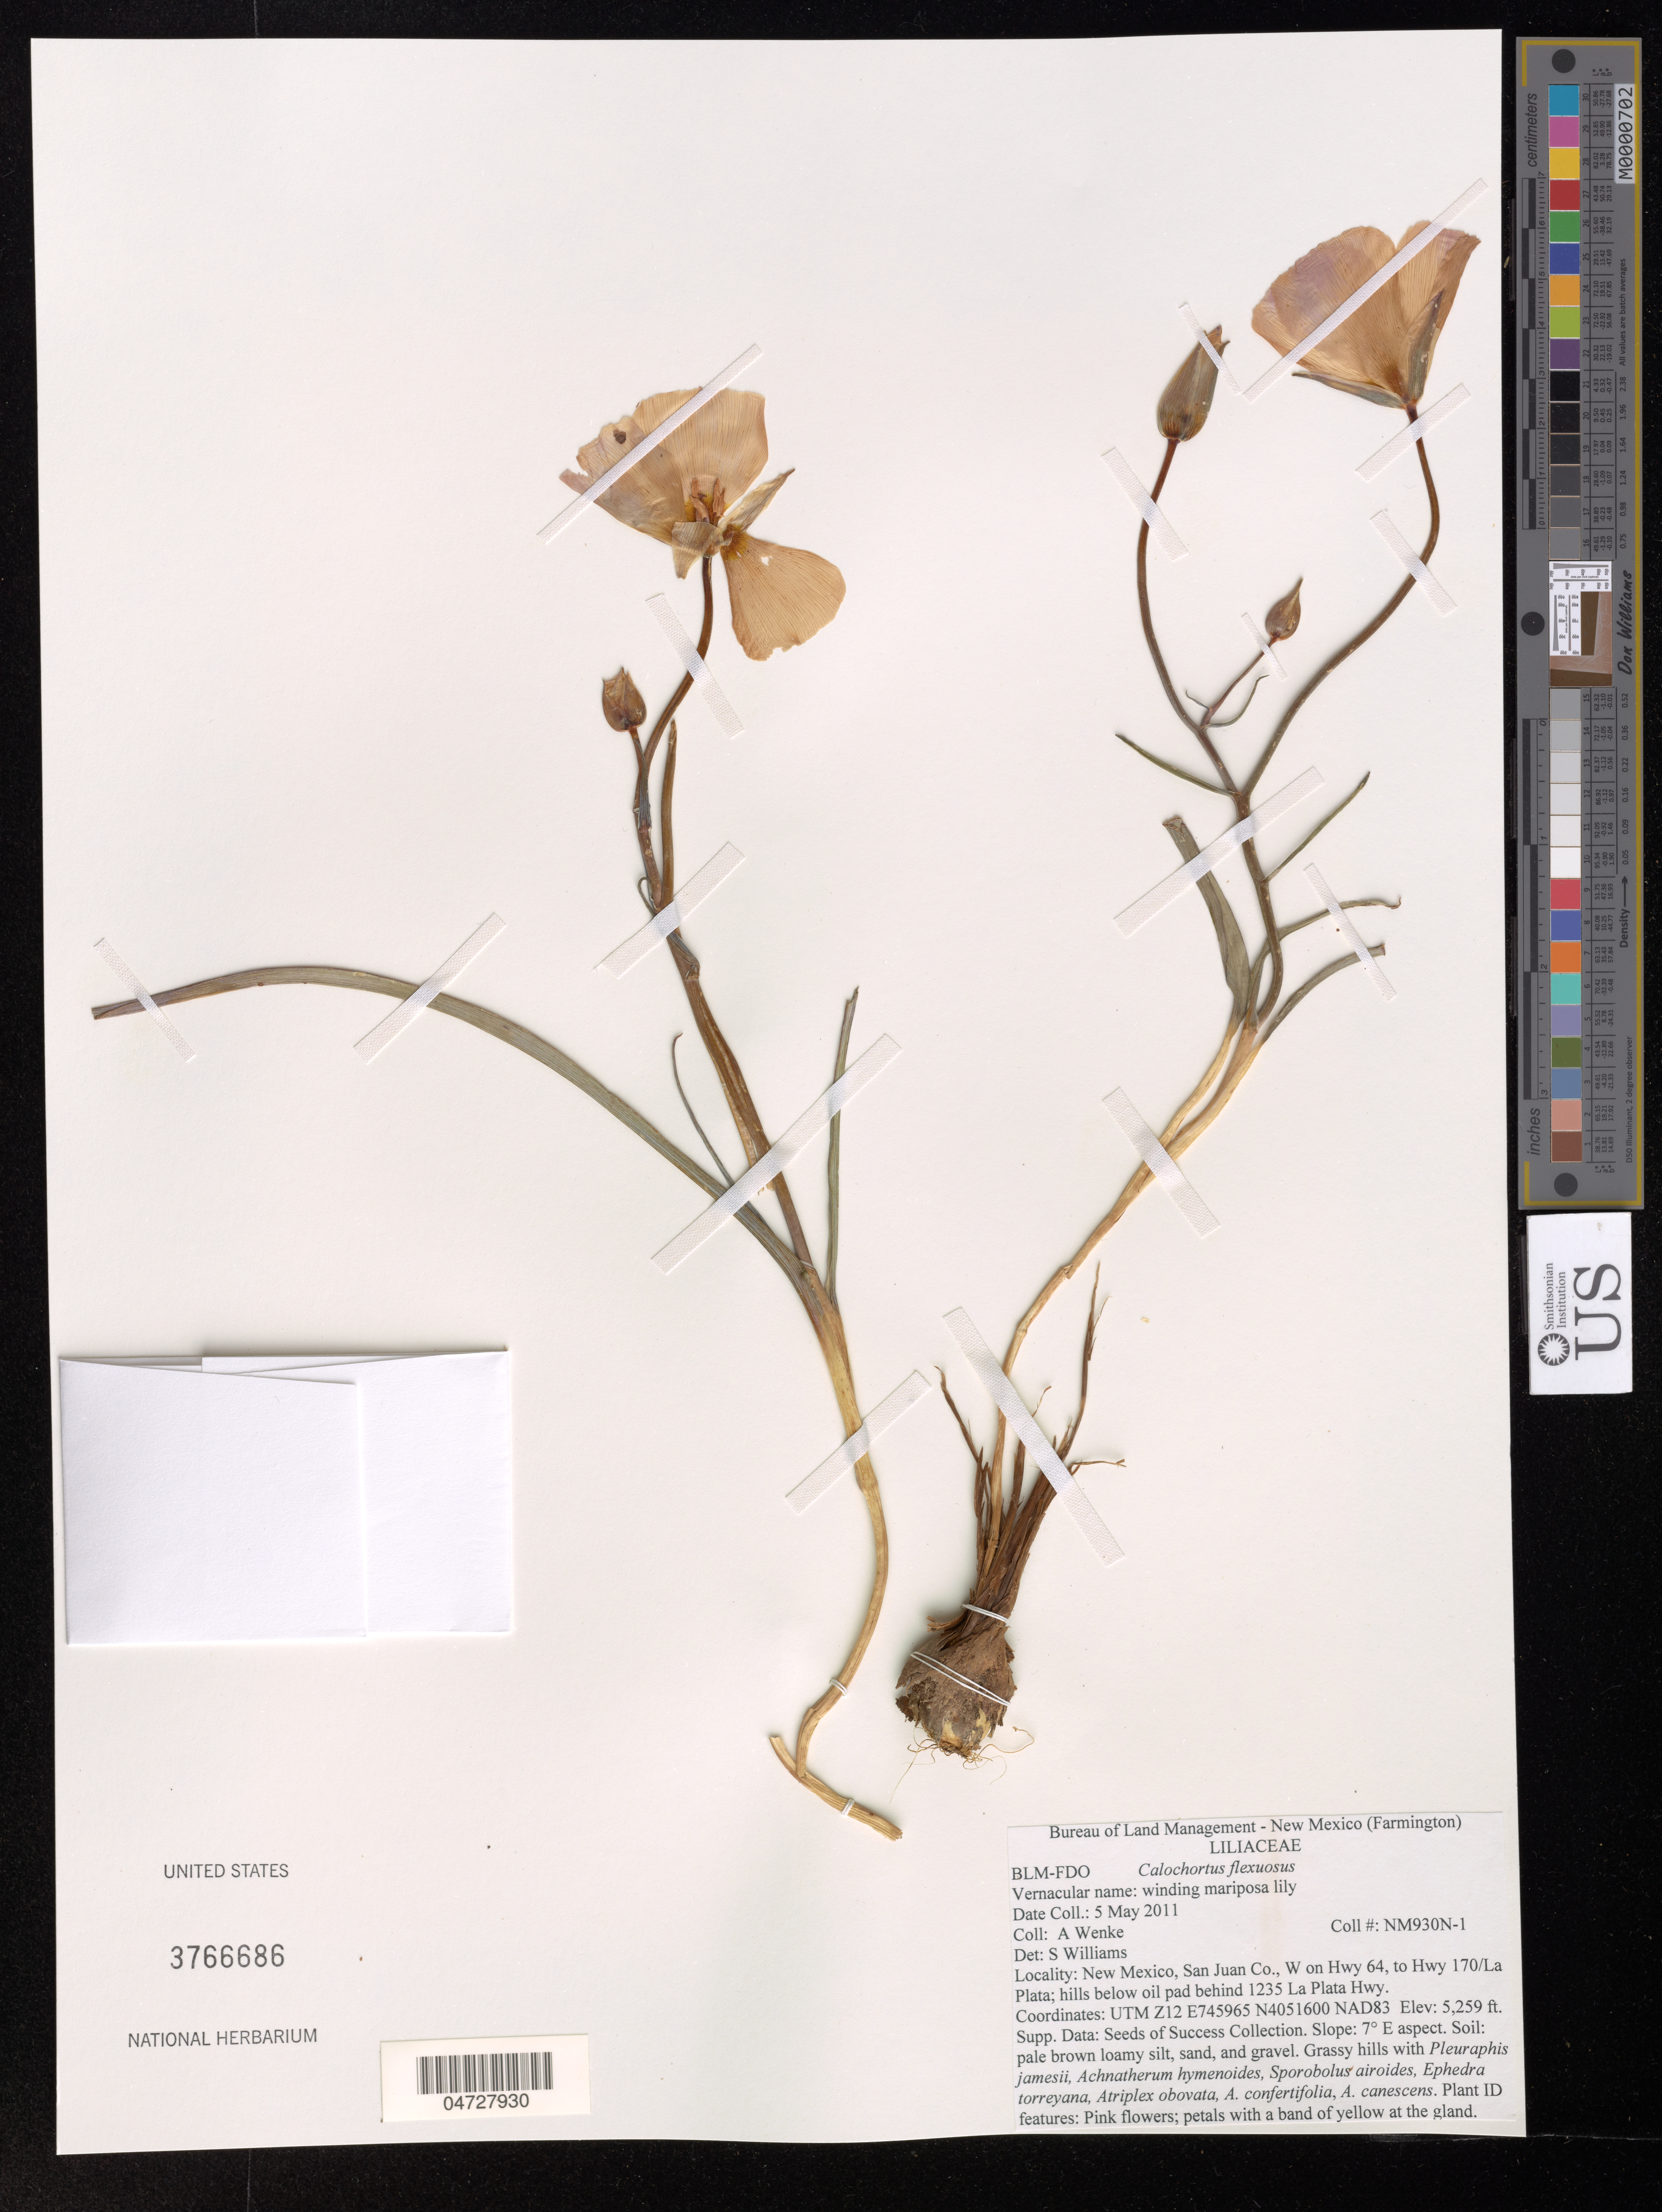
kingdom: Plantae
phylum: Tracheophyta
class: Liliopsida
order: Liliales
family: Liliaceae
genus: Calochortus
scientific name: Calochortus flexuosus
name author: S. Watson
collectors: A. Wenke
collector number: NM930N-1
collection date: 2011-05-05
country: United States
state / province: New Mexico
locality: San Juan Co., W on Hwy 64, to Hwy 170/La Plata; hills below oil pad behind 1235 La Plata Hwy.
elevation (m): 1603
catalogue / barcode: US 3766686